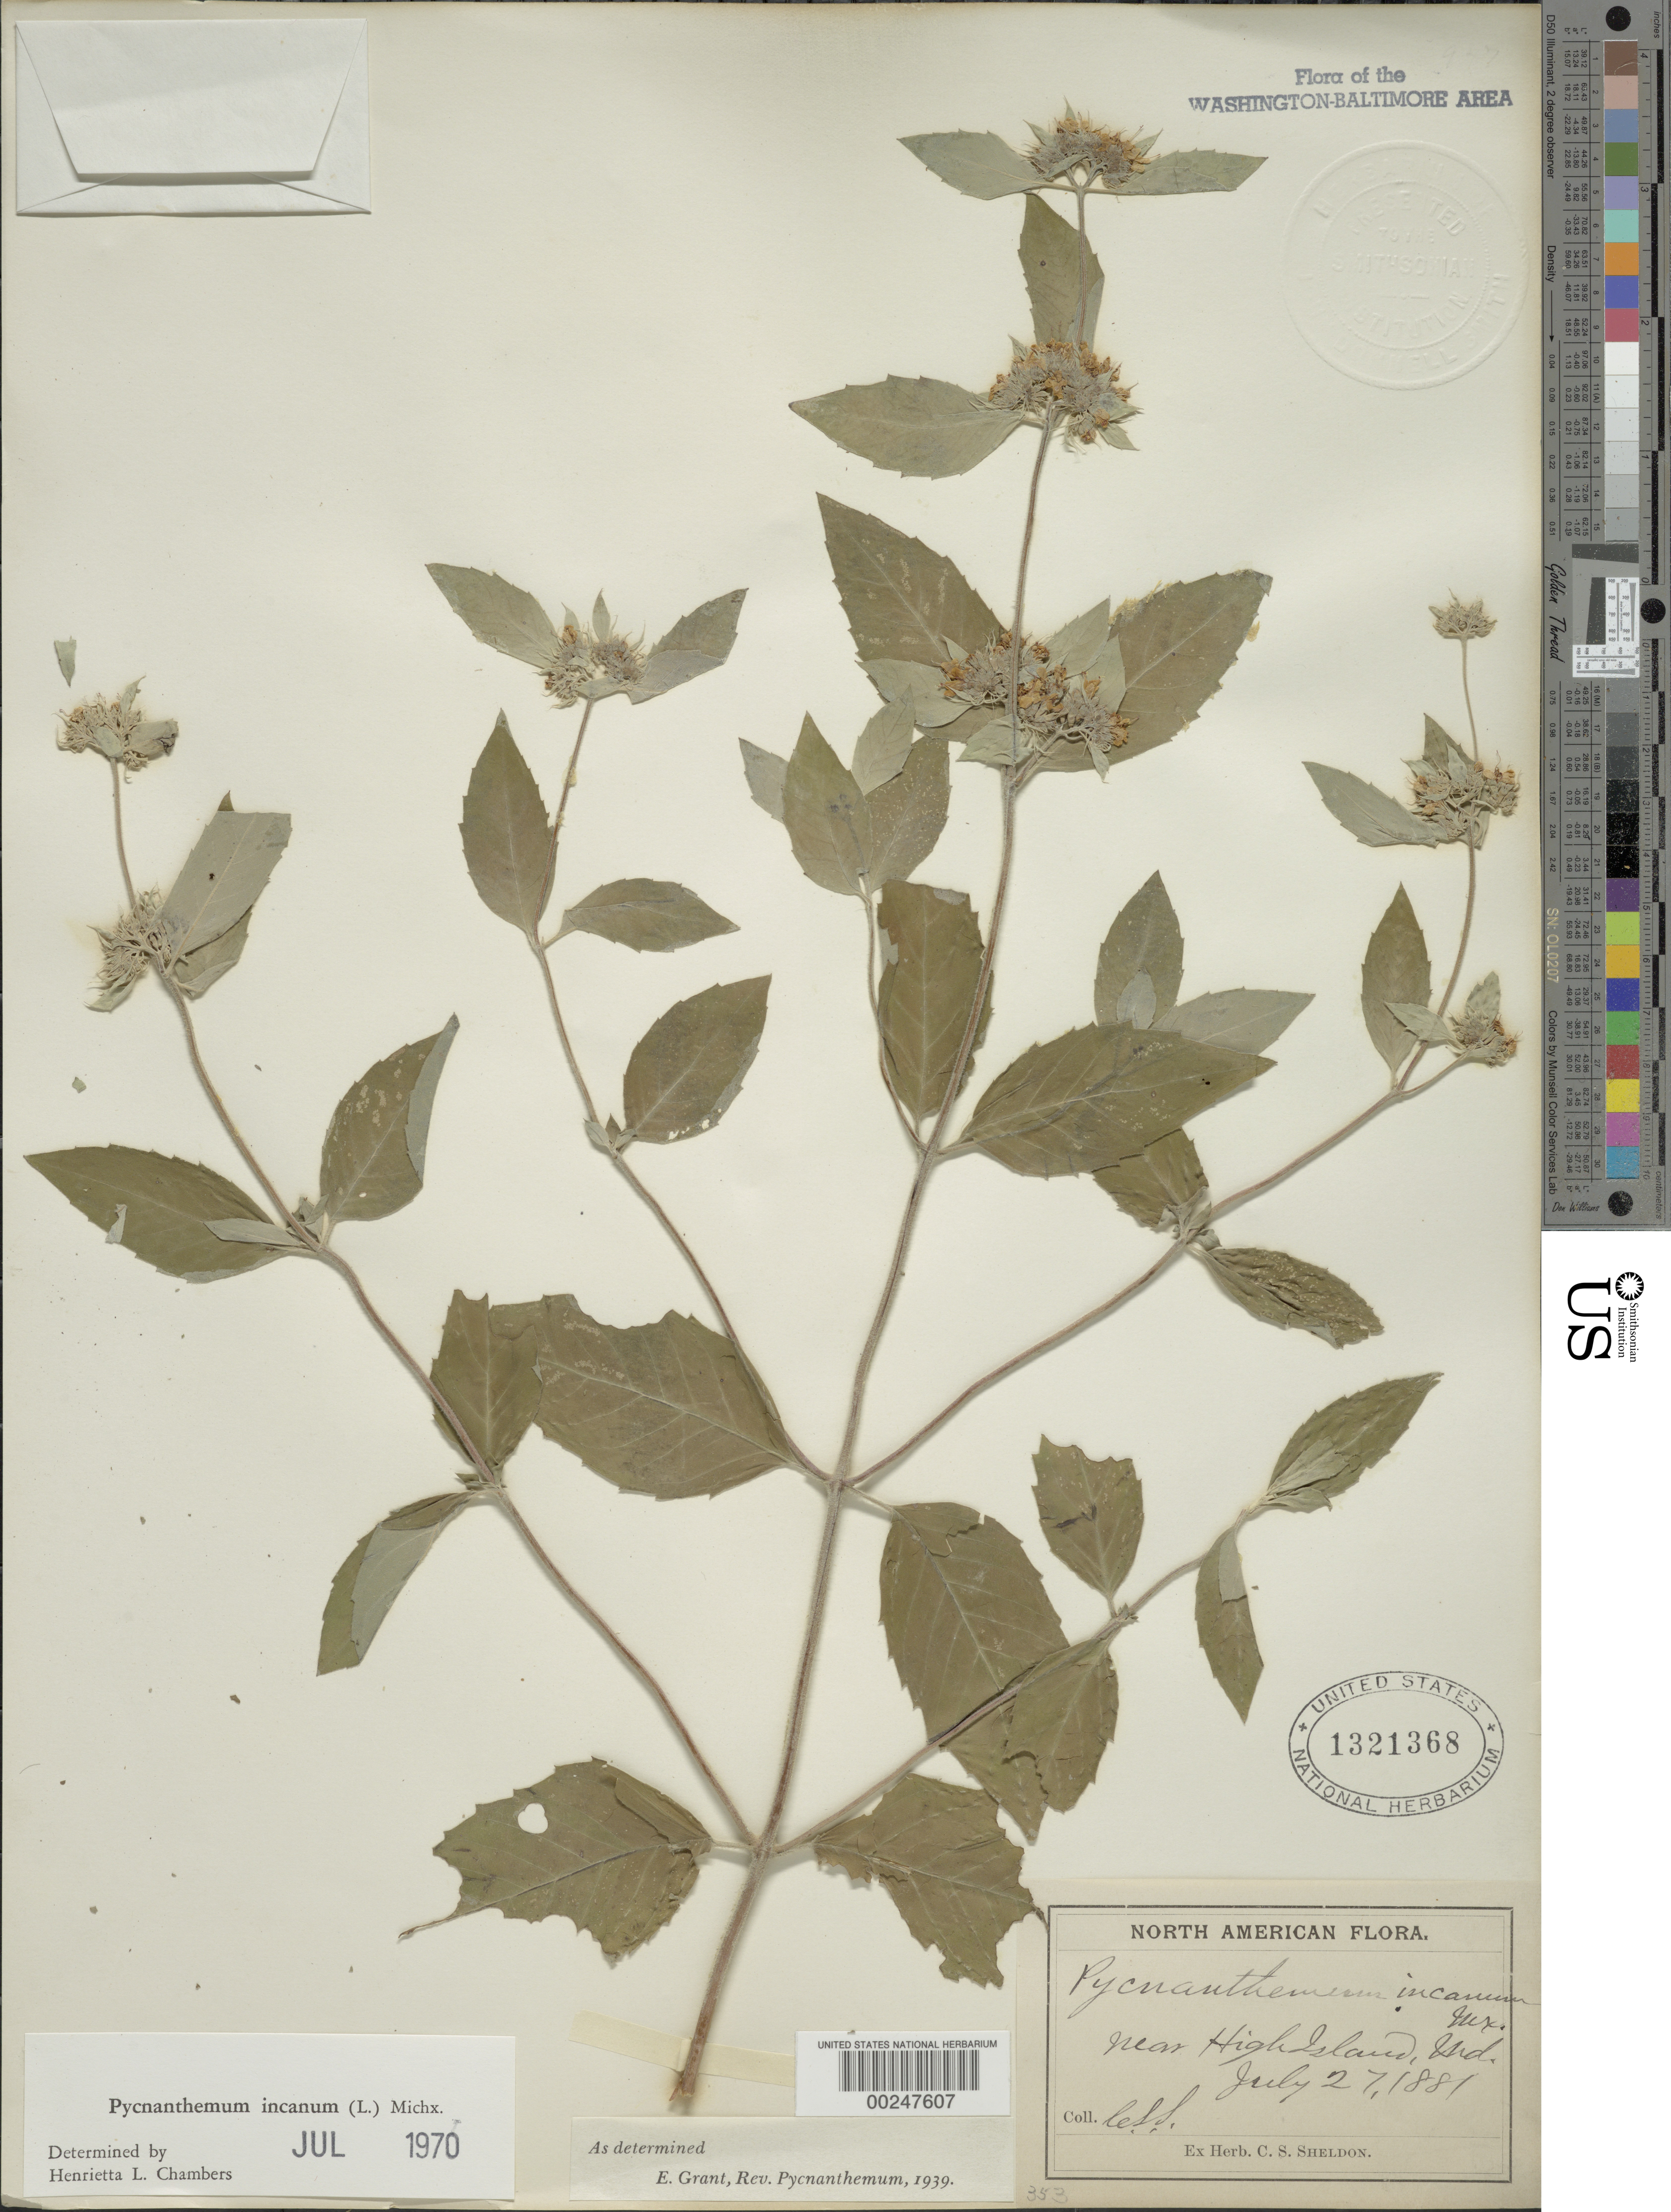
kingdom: Plantae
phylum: Tracheophyta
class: Magnoliopsida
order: Lamiales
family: Lamiaceae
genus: Pycnanthemum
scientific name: Pycnanthemum incanum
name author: (L.) Michx.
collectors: C. S. Sheldon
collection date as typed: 27 Jul 1881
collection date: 1881-07-27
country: United States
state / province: Maryland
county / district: Montgomery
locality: High Island C. & O. Canal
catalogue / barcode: US 1321368